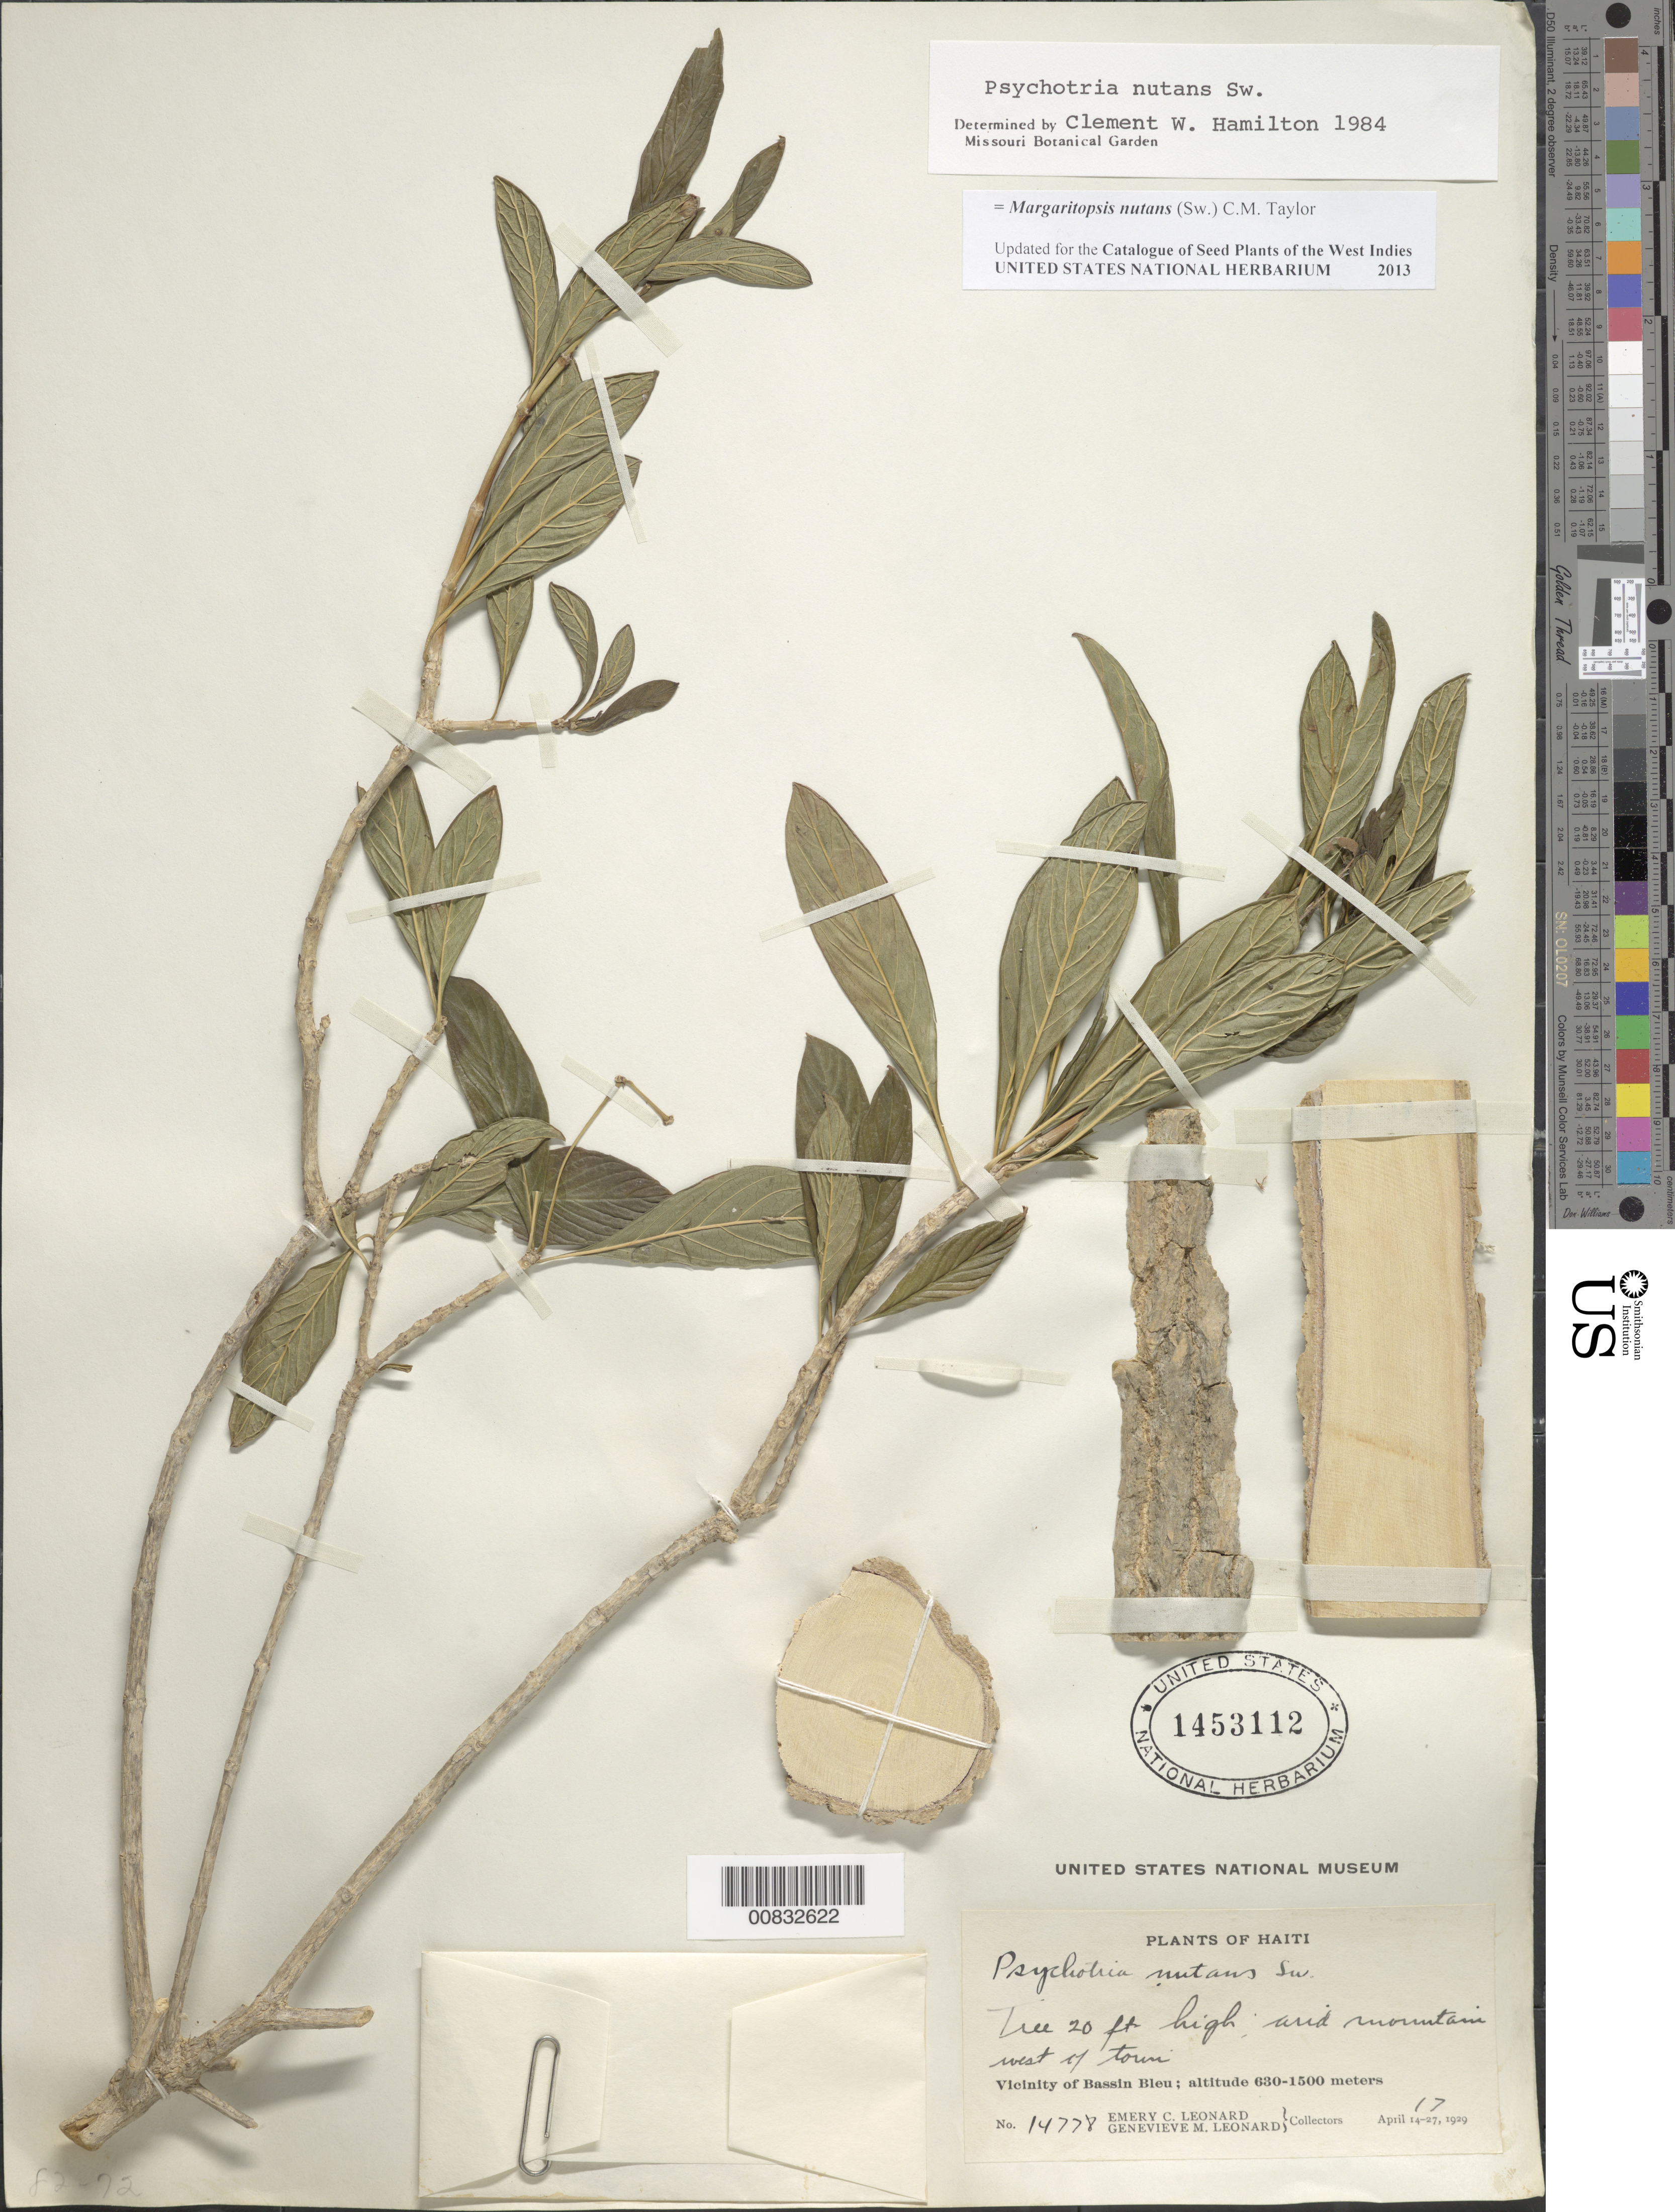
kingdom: Plantae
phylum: Tracheophyta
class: Magnoliopsida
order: Gentianales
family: Rubiaceae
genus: Margaritopsis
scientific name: Margaritopsis nutans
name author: (Sw.) C.M. Taylor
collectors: E. C. Leonard & G. M. Leonard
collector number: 14778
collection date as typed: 17 Apr 1929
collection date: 1929-04-17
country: Haiti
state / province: Nord-Ouest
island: Hispaniola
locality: Vicinity of Bassin Bleu, W of town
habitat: Arid mountains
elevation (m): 630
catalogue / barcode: US 1453112